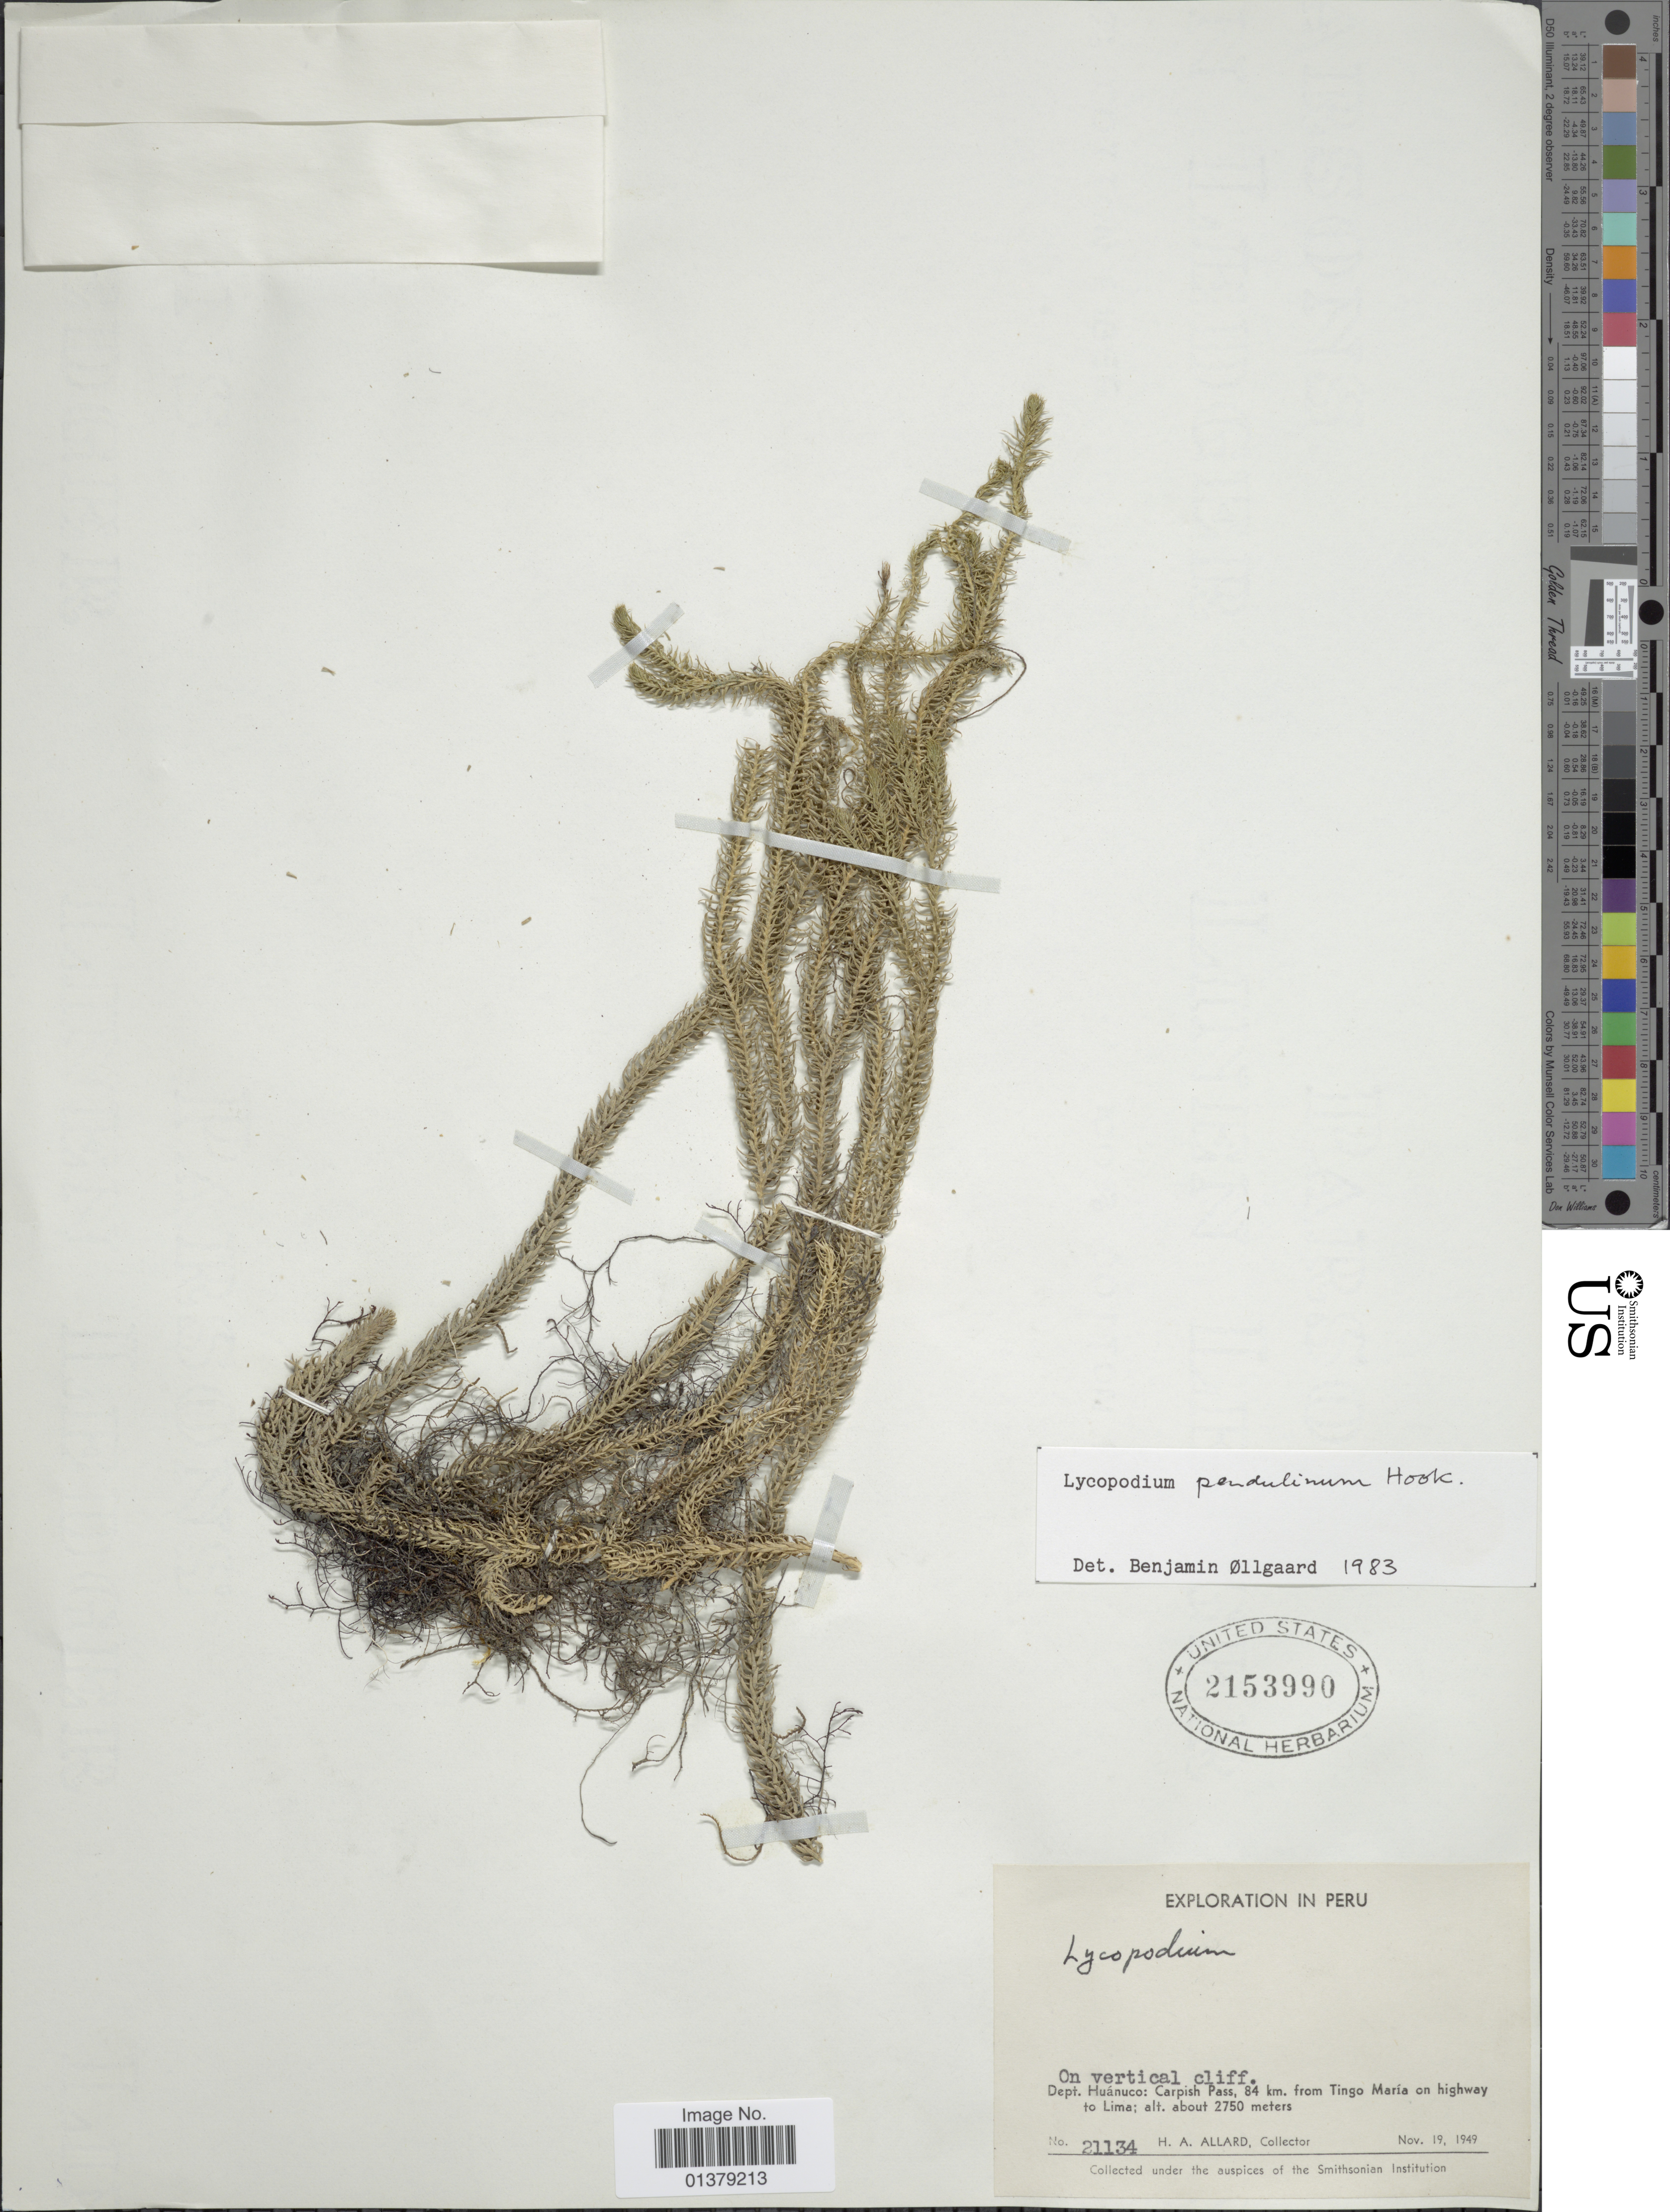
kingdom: Plantae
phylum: Tracheophyta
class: Lycopodiopsida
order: Lycopodiales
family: Lycopodiaceae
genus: Palhinhaea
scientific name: Palhinhaea pendulina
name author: (Hook.) Holub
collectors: H. A. Allard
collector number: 21134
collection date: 1949-11-19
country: Peru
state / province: Huánuco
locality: Dep. Huánuco: Carpish Pass, 84 km. from Tingo María on highway to Lima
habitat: on vertical cliff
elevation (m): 2750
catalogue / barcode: US 2153990